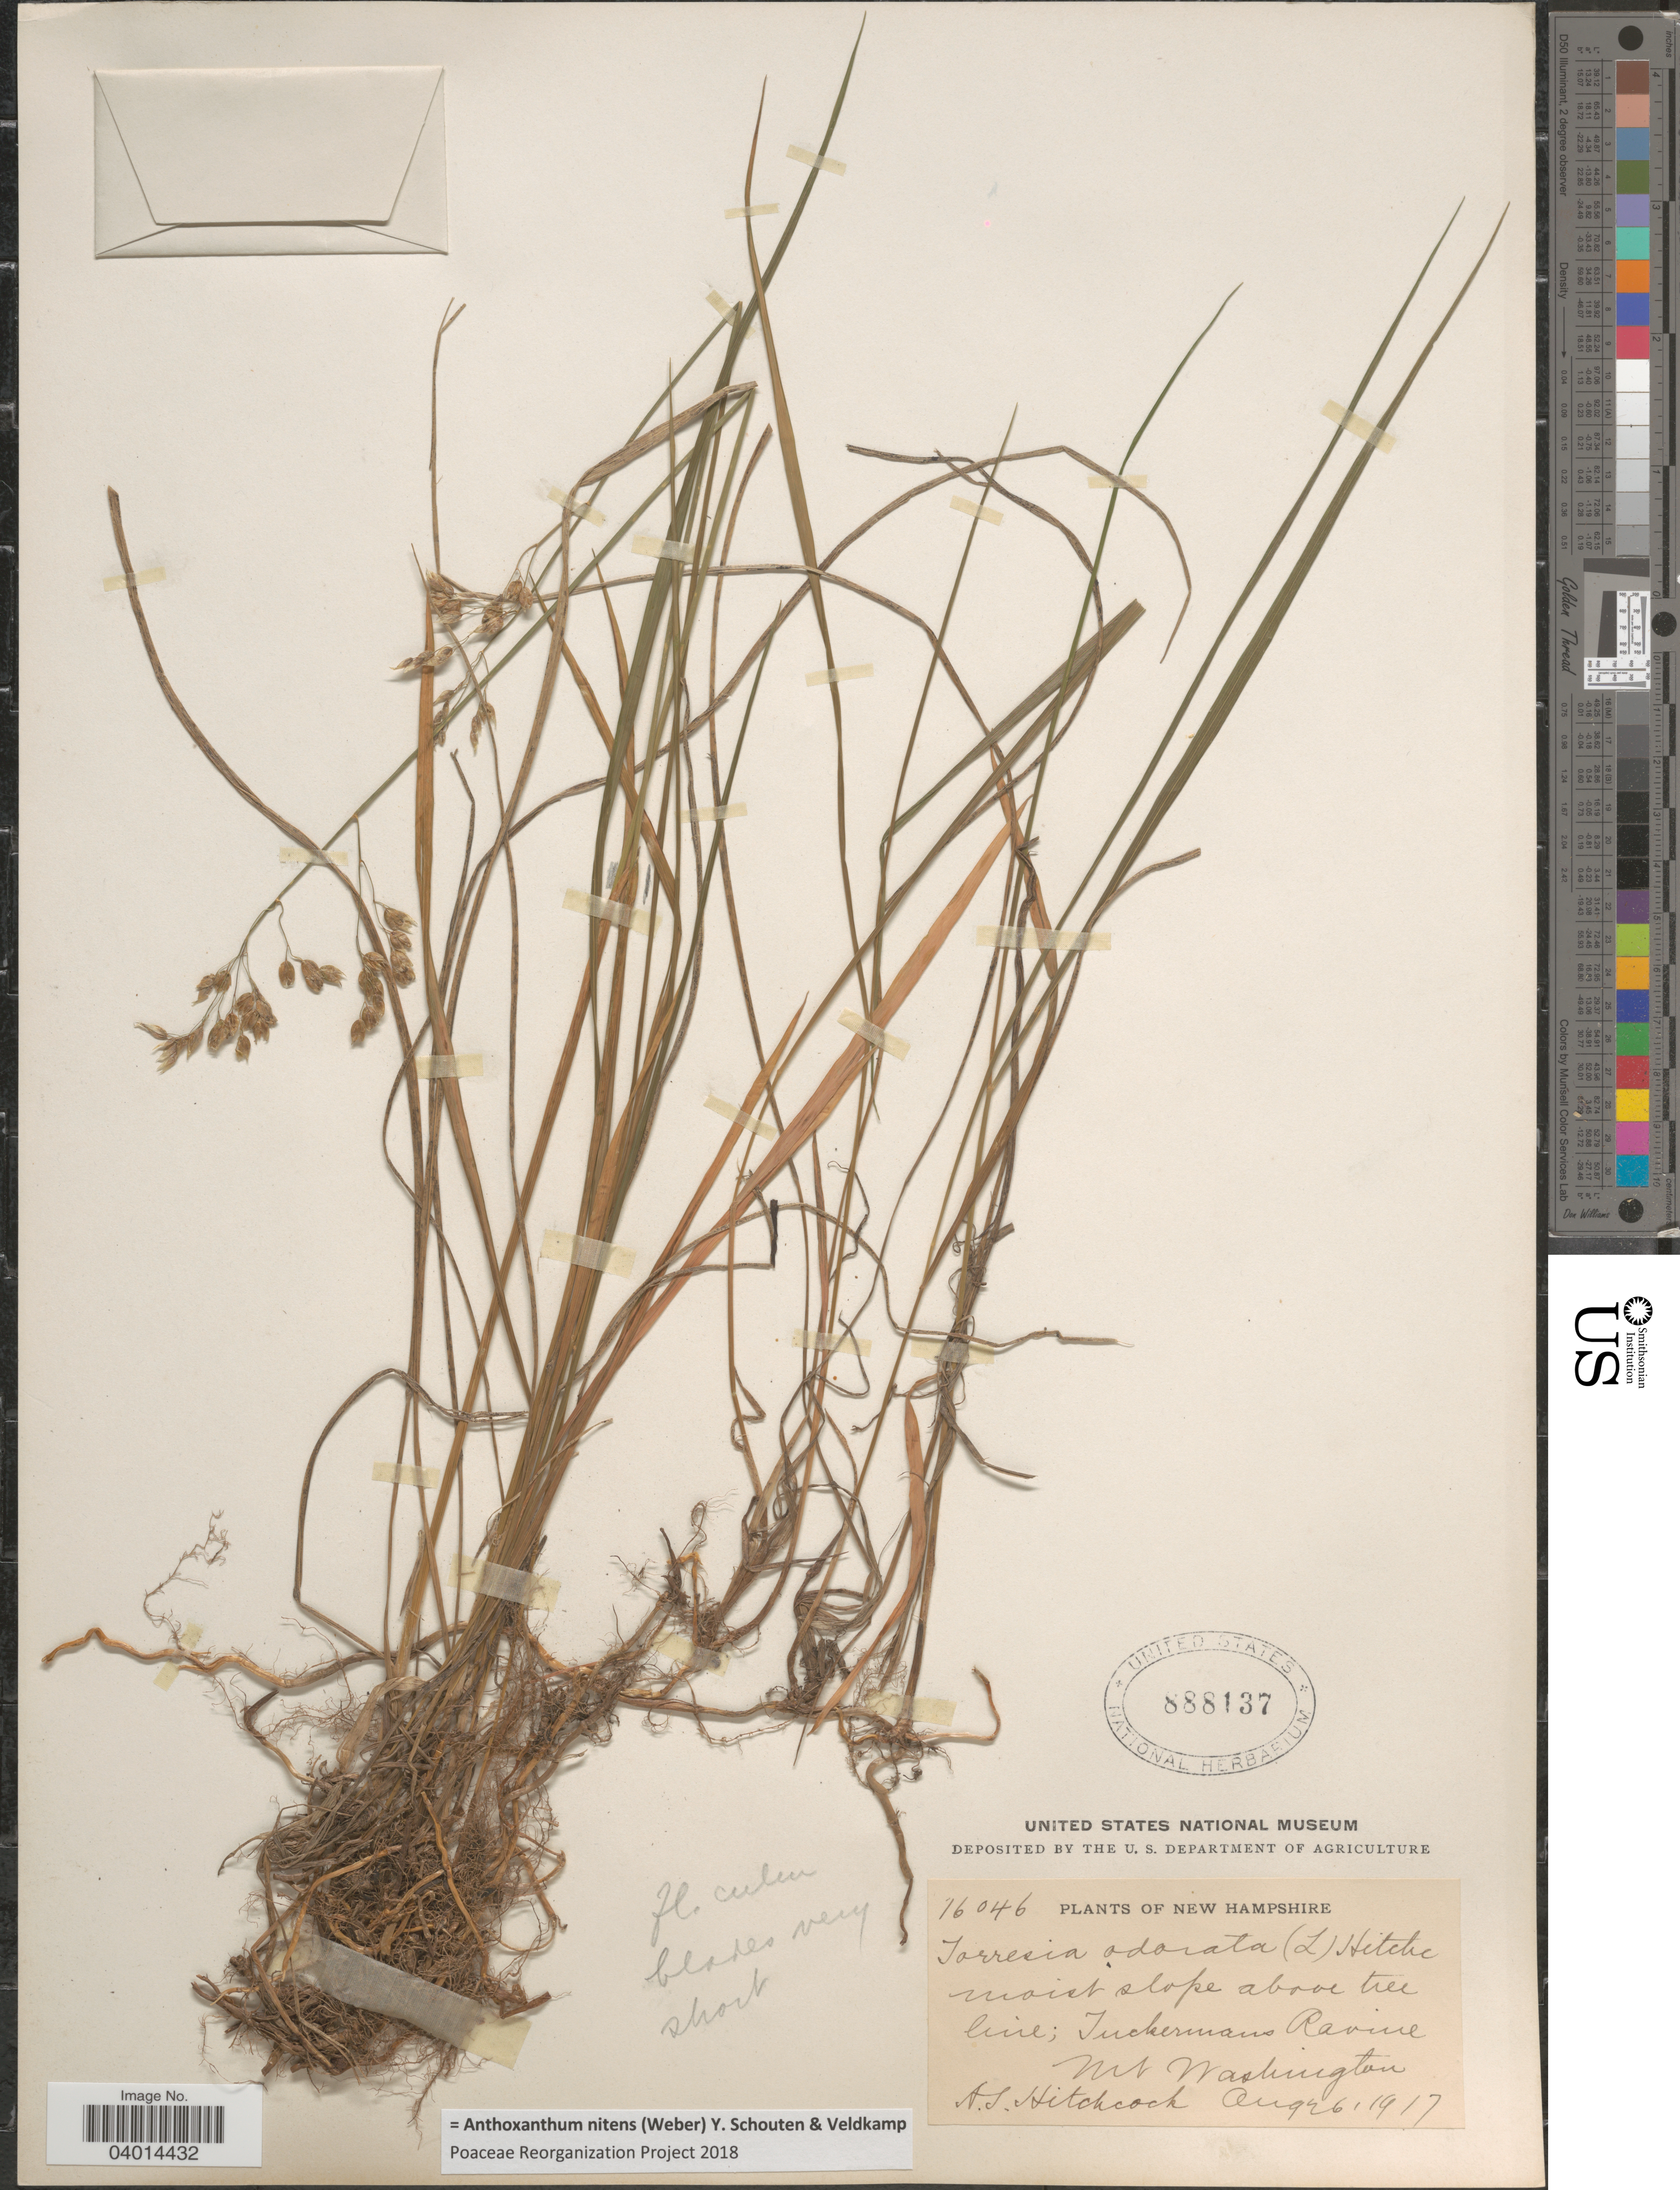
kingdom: Plantae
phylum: Tracheophyta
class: Liliopsida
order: Poales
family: Poaceae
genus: Anthoxanthum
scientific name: Anthoxanthum nitens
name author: (G.H. Weber) R.T.A. Schouten & Veldkamp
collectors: A. S. Hitchcock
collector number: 76046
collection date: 1917-08-26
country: United States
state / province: New Hampshire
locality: Above tree line; Tuckermans Ravine. Mt Washington.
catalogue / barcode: US 888137